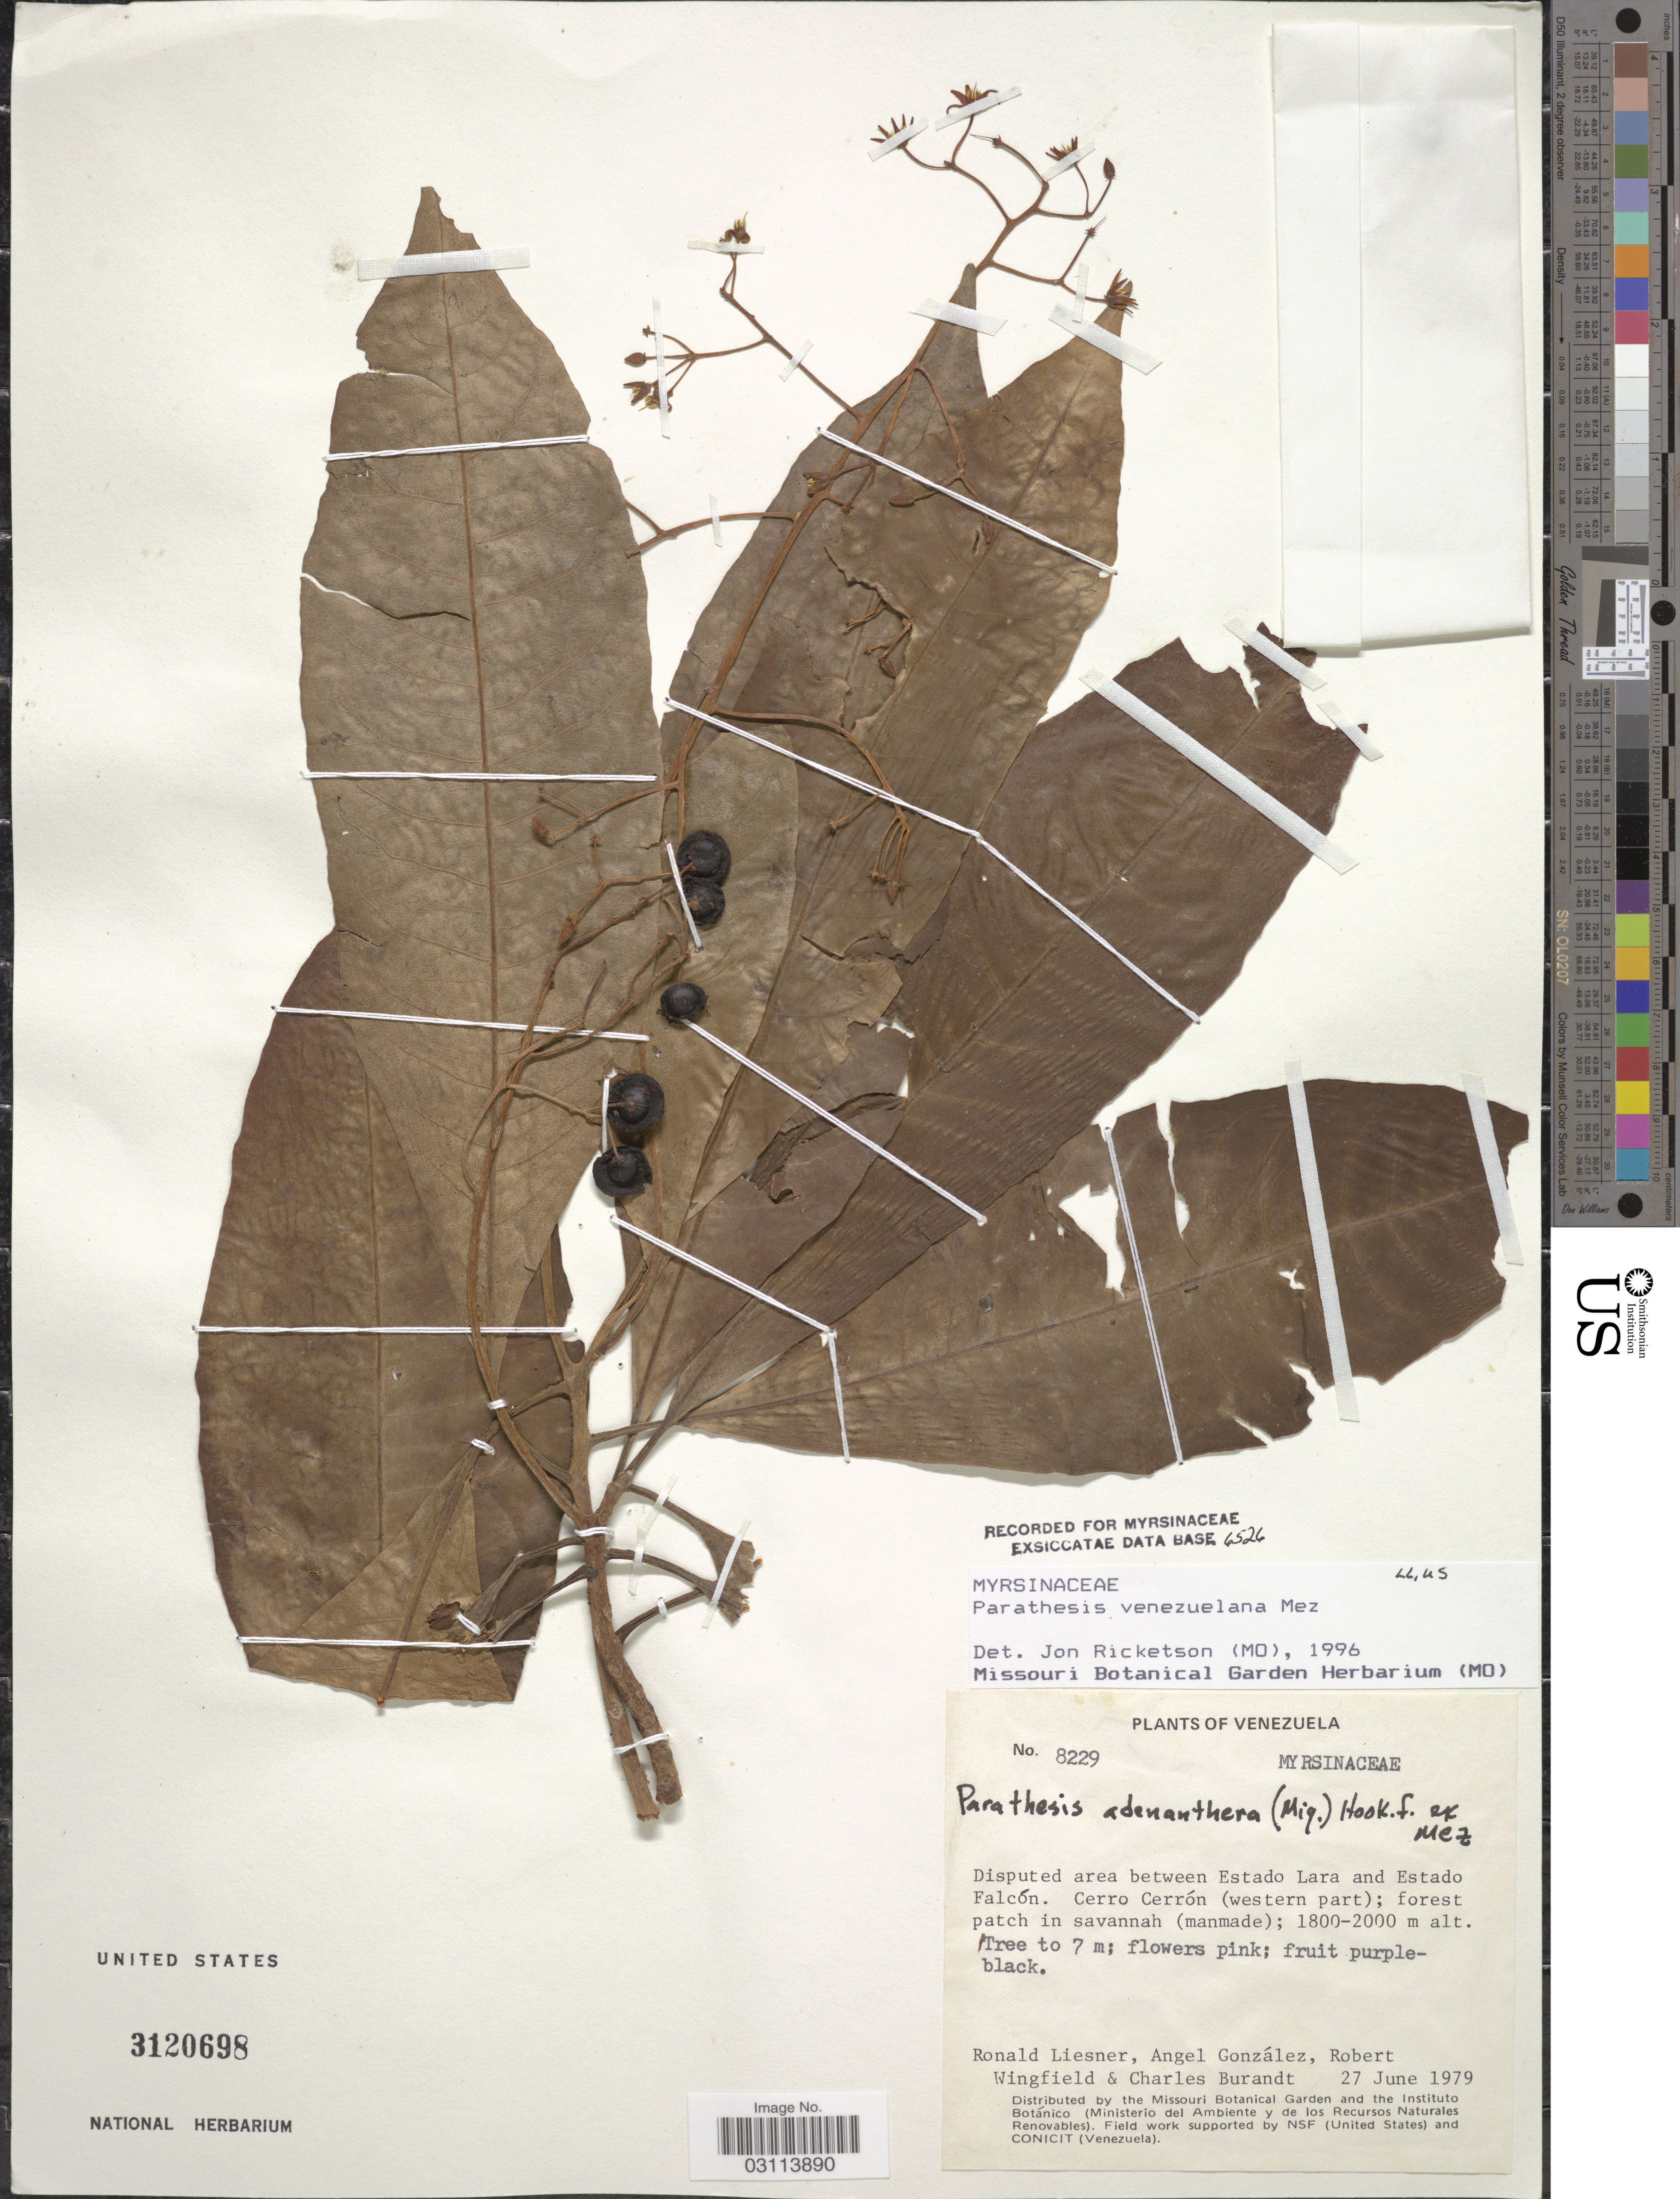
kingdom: Plantae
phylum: Tracheophyta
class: Magnoliopsida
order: Ericales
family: Primulaceae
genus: Parathesis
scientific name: Parathesis venezuelana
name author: Mez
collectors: R. L. Liesner, A. C. González, R. C. Wingfield & C. Burandt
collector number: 8229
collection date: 1979-06-27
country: Venezuela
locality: Disputed area between Estado Lara and Estado Falcón. Cerro Cerrón (western part).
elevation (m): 1800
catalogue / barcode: US 3120698